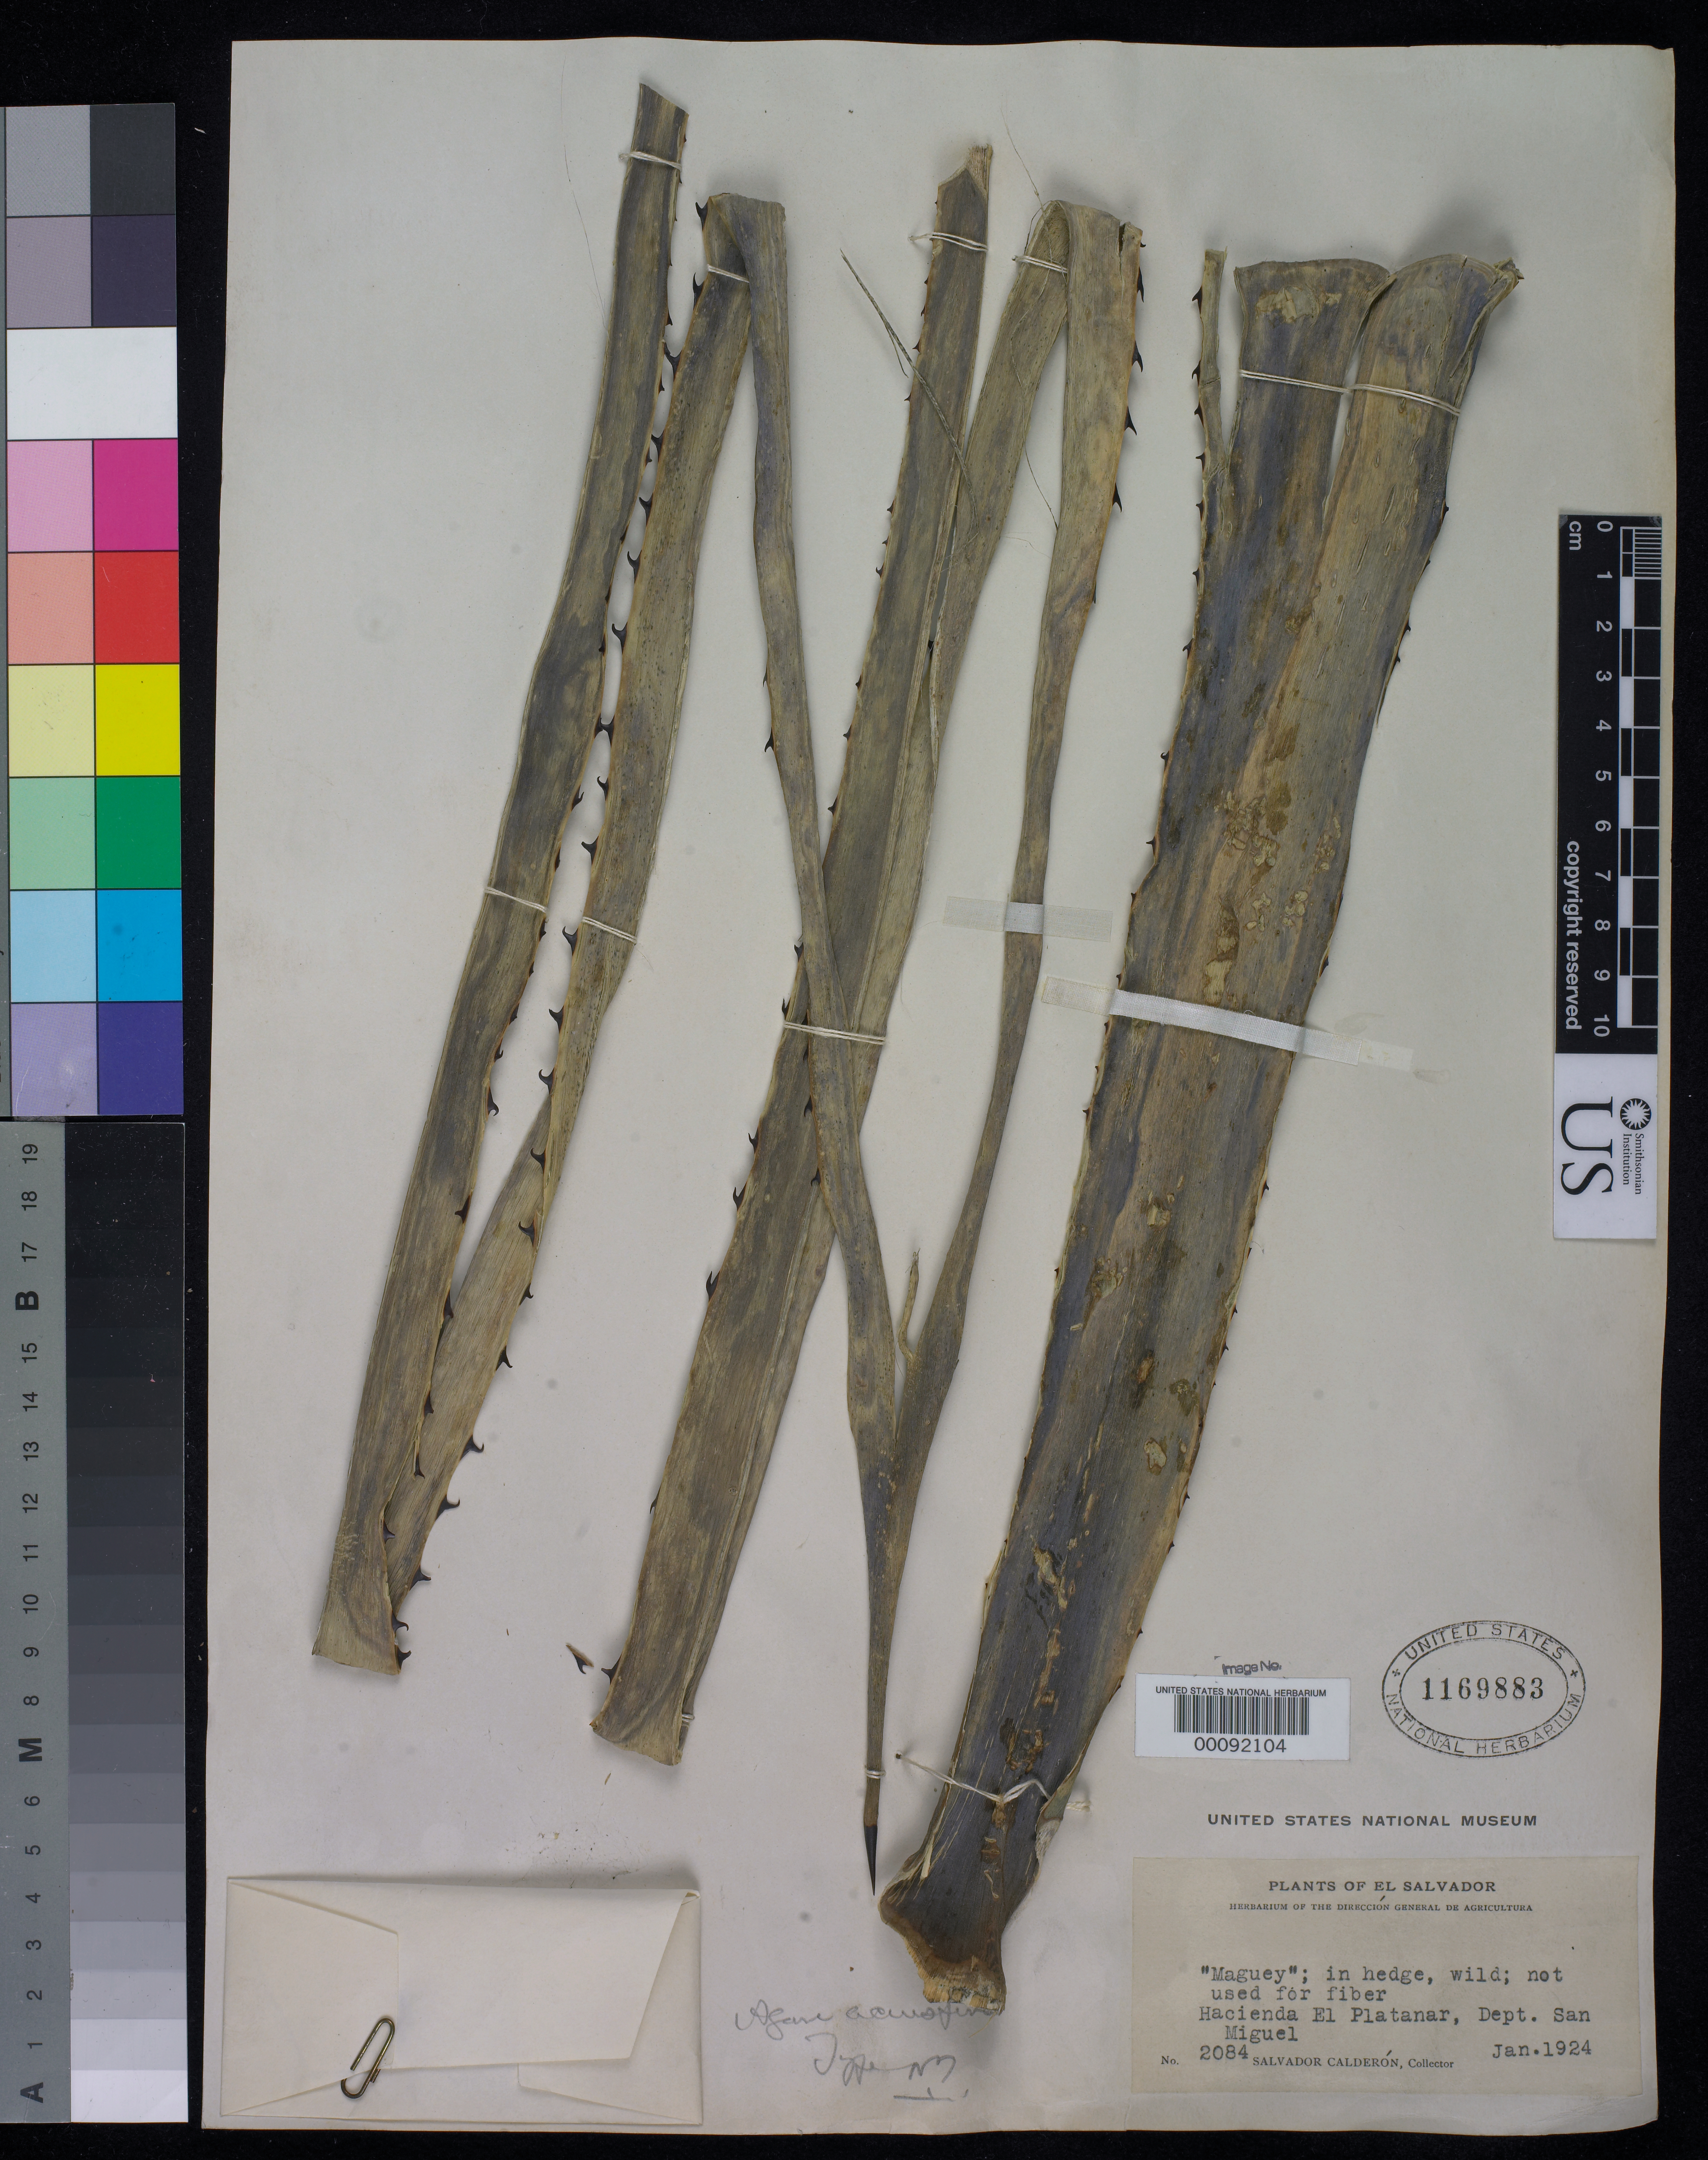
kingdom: Plantae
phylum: Tracheophyta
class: Liliopsida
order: Asparagales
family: Asparagaceae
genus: Agave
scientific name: Agave acuispina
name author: Trel.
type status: Type Collection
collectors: S. Calderón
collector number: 2084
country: El Salvador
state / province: San Miguel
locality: Hacienda El Platanar.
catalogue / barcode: US 1169883